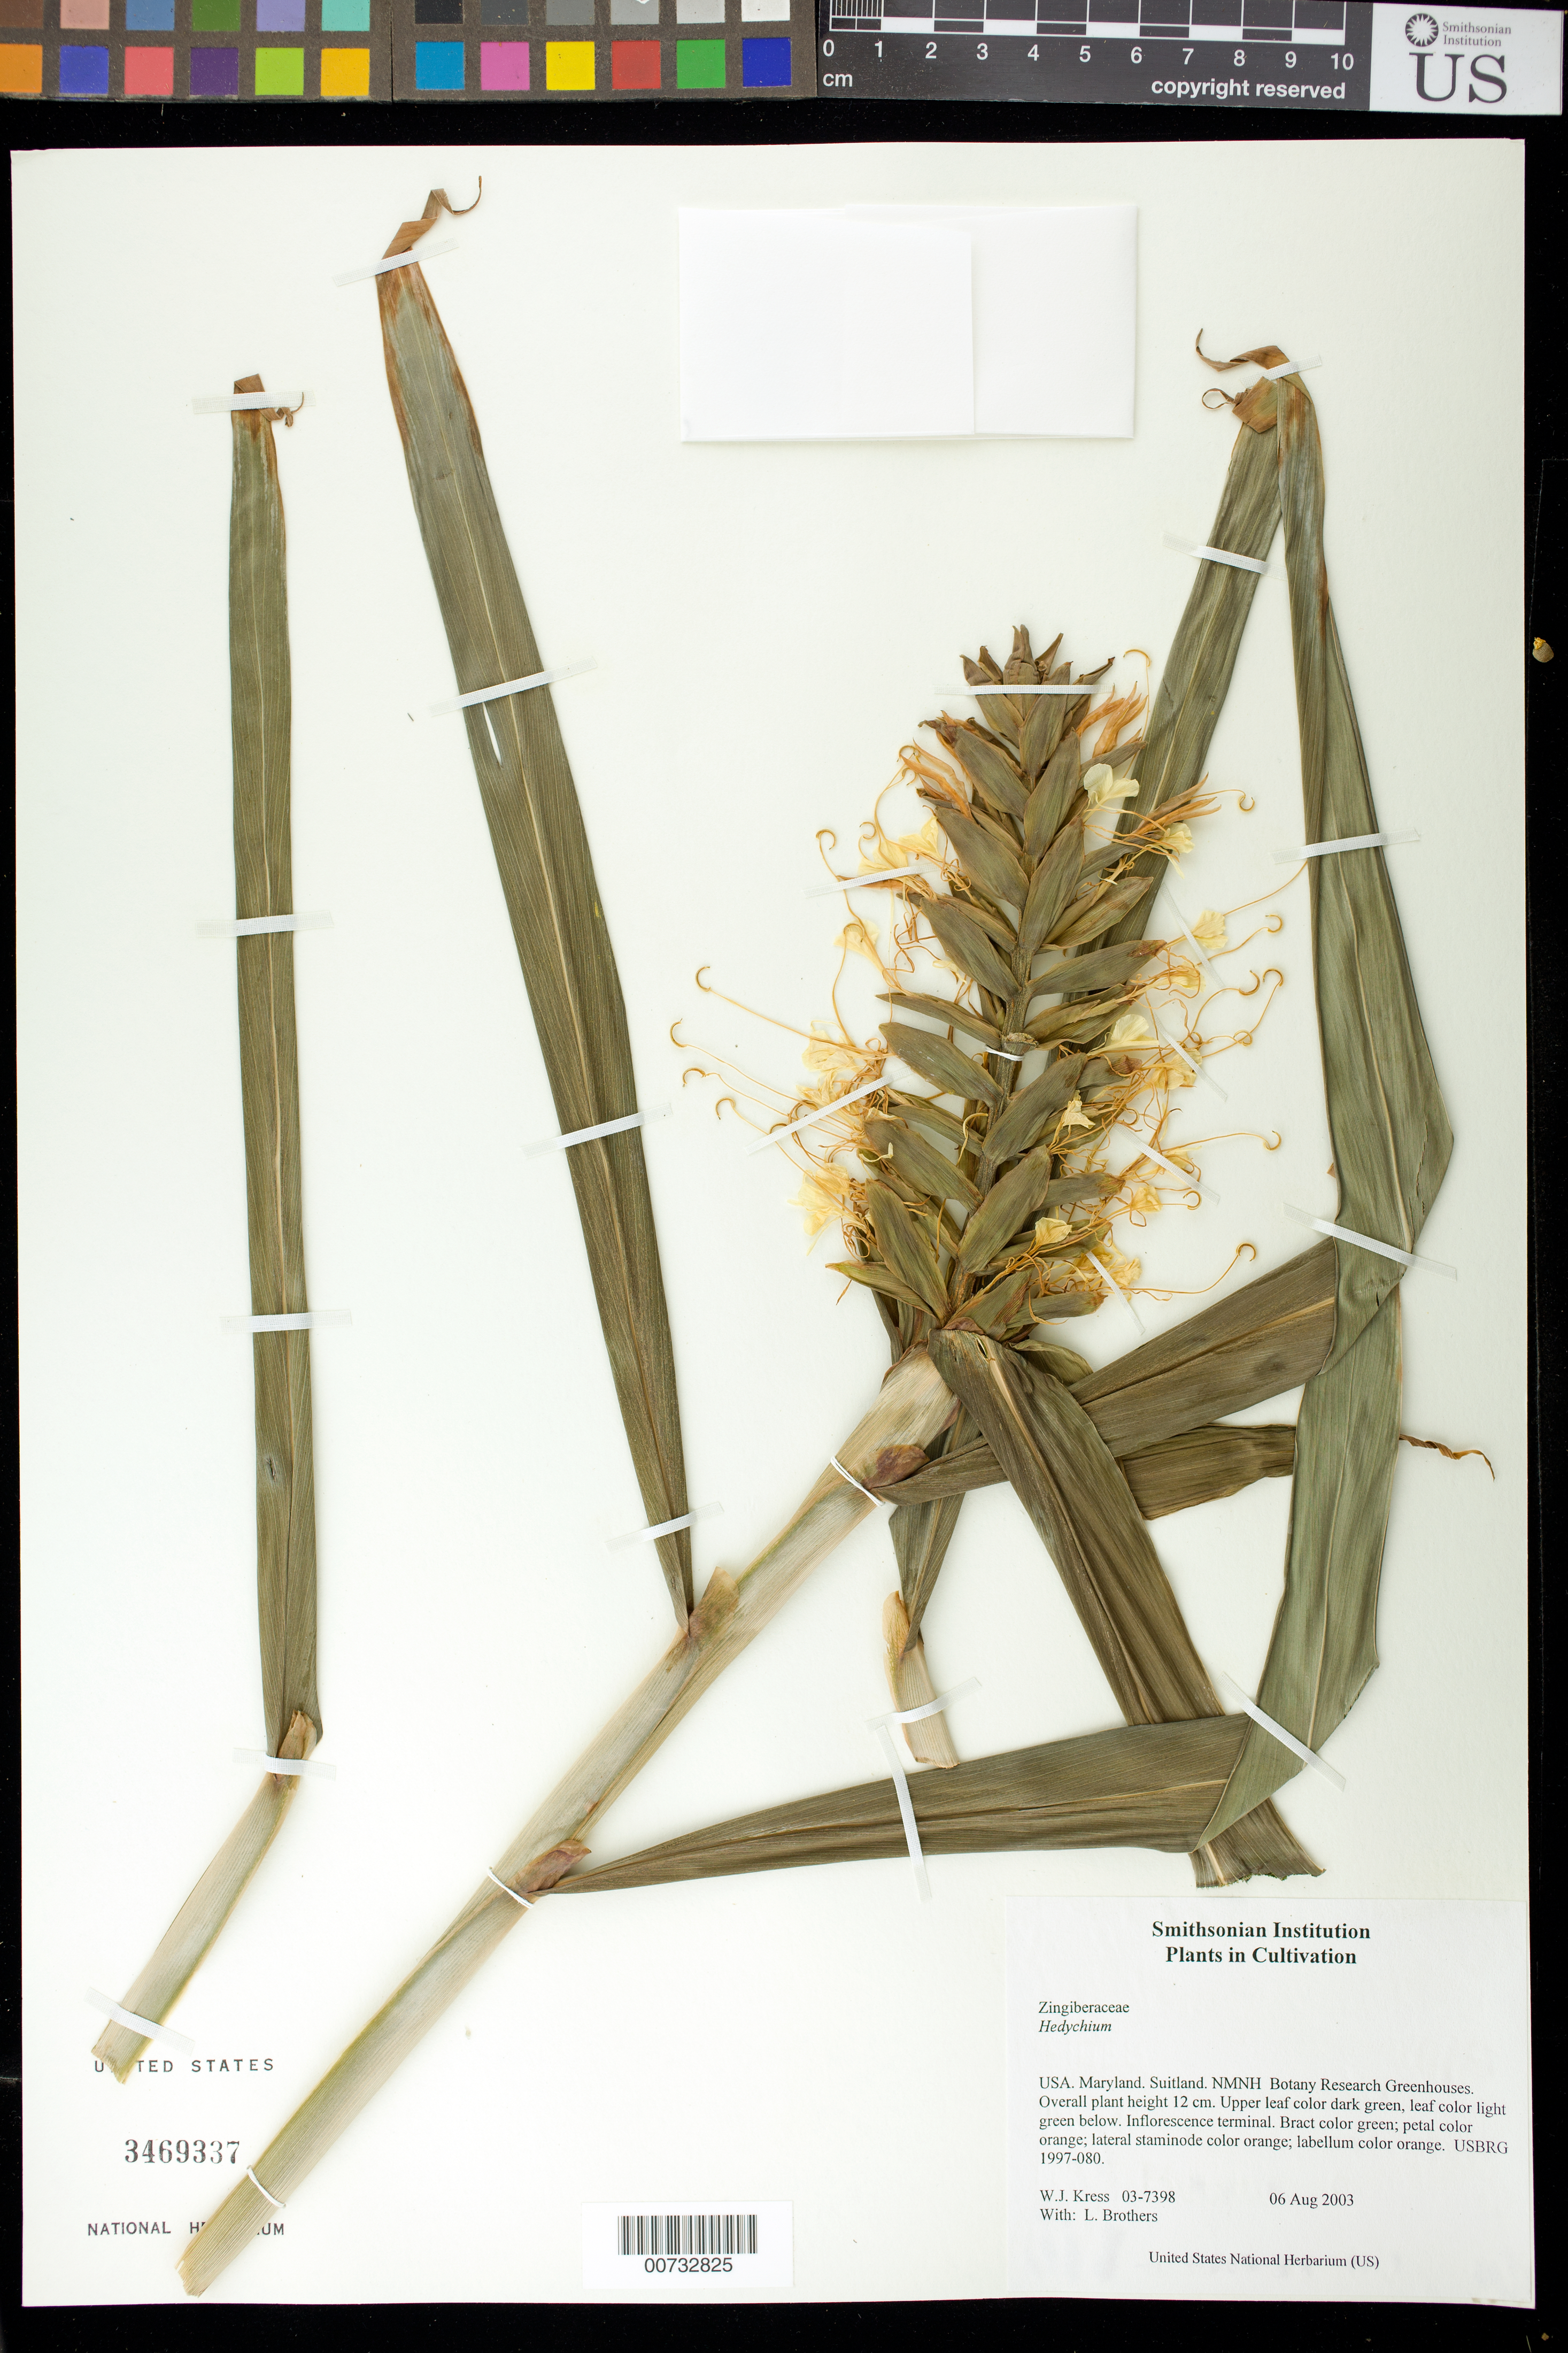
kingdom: Plantae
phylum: Tracheophyta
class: Liliopsida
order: Zingiberales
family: Zingiberaceae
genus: Hedychium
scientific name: Hedychium sp.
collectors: W. J. Kress & L. E. Brothers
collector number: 03-7398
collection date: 2003-08-06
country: United States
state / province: Maryland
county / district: Prince George's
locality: NMNH Botany Research Greenhouses. Suitland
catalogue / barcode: US 3469337